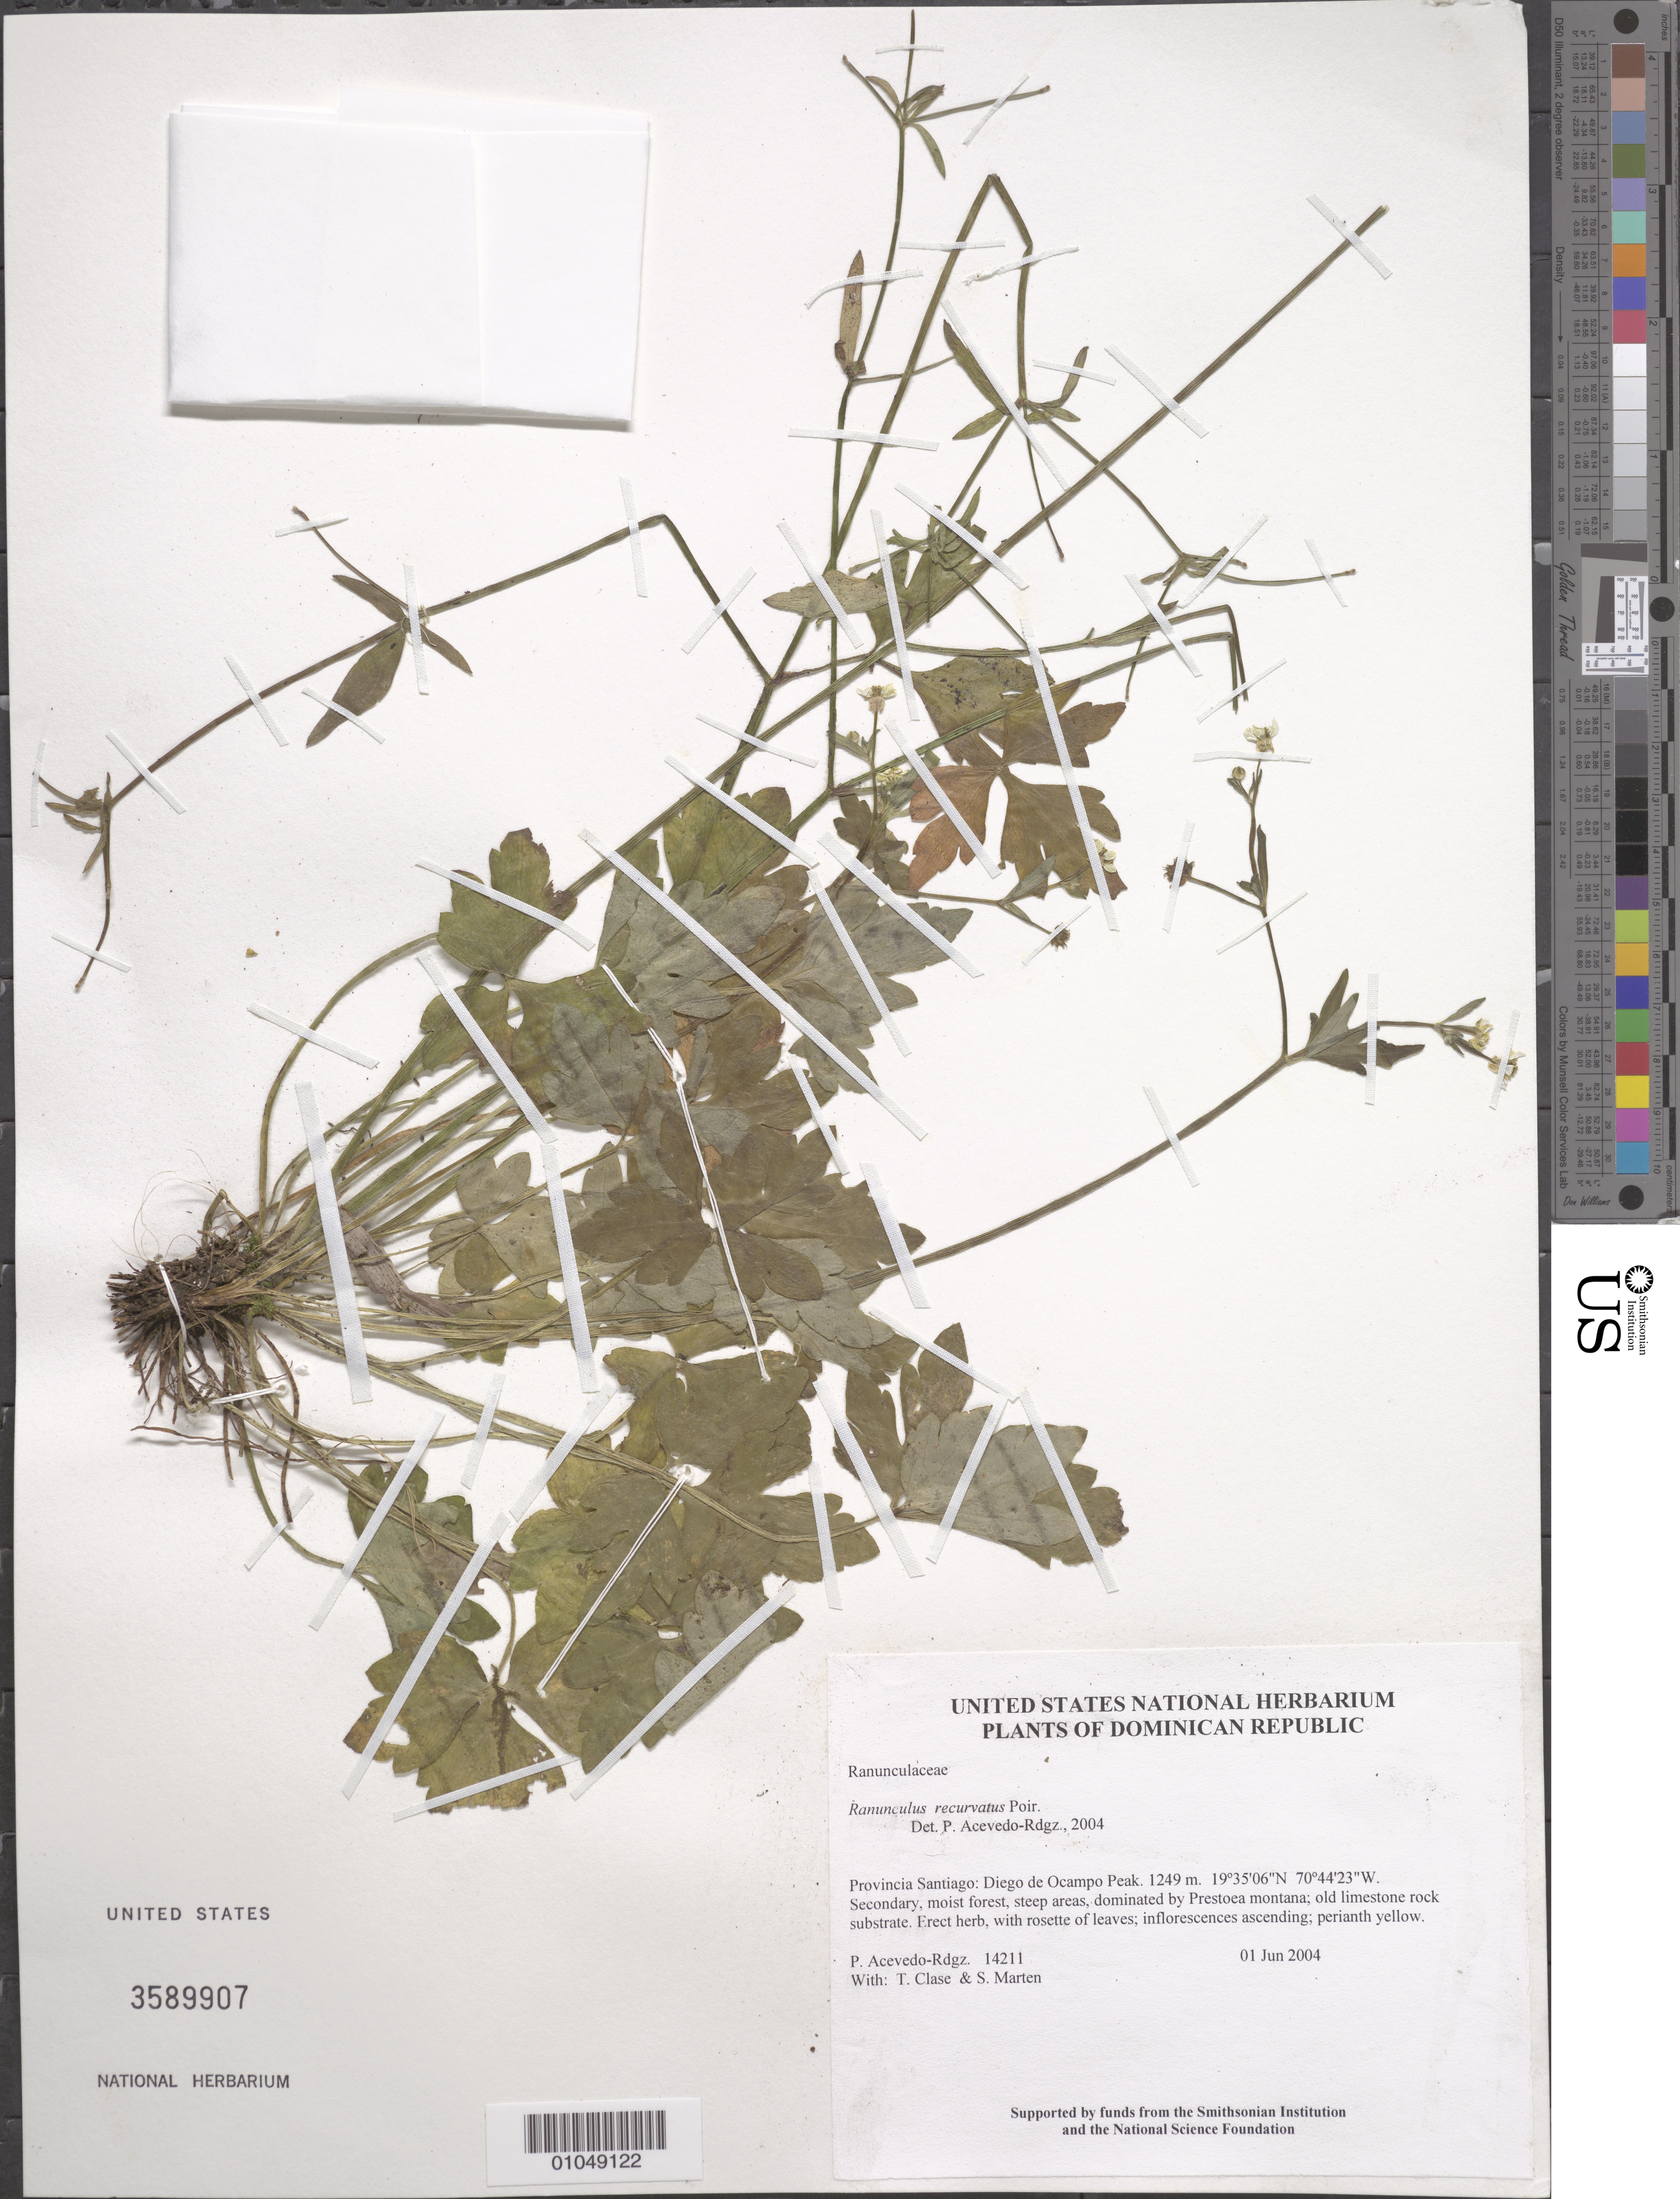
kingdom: Plantae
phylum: Tracheophyta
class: Magnoliopsida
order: Ranunculales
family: Ranunculaceae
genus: Ranunculus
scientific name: Ranunculus recurvatus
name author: Poir.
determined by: Acevedo-Rodríguez, P., (BOT), Smithsonian Institution - National Museum of Natural History (UNITED STATES)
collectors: P. Acevedo-Rodr., T. Clase & S. Marten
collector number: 14211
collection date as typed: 01 Jun 2004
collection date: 2004-06-01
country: Dominican Republic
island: Hispaniola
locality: Provincia Santiago: Diego de Ocampo Peak.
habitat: Secondary, moist forest, steep areas, dominated by Prestoea montana; old limestone rock substrate.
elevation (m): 1249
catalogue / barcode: US 3589907